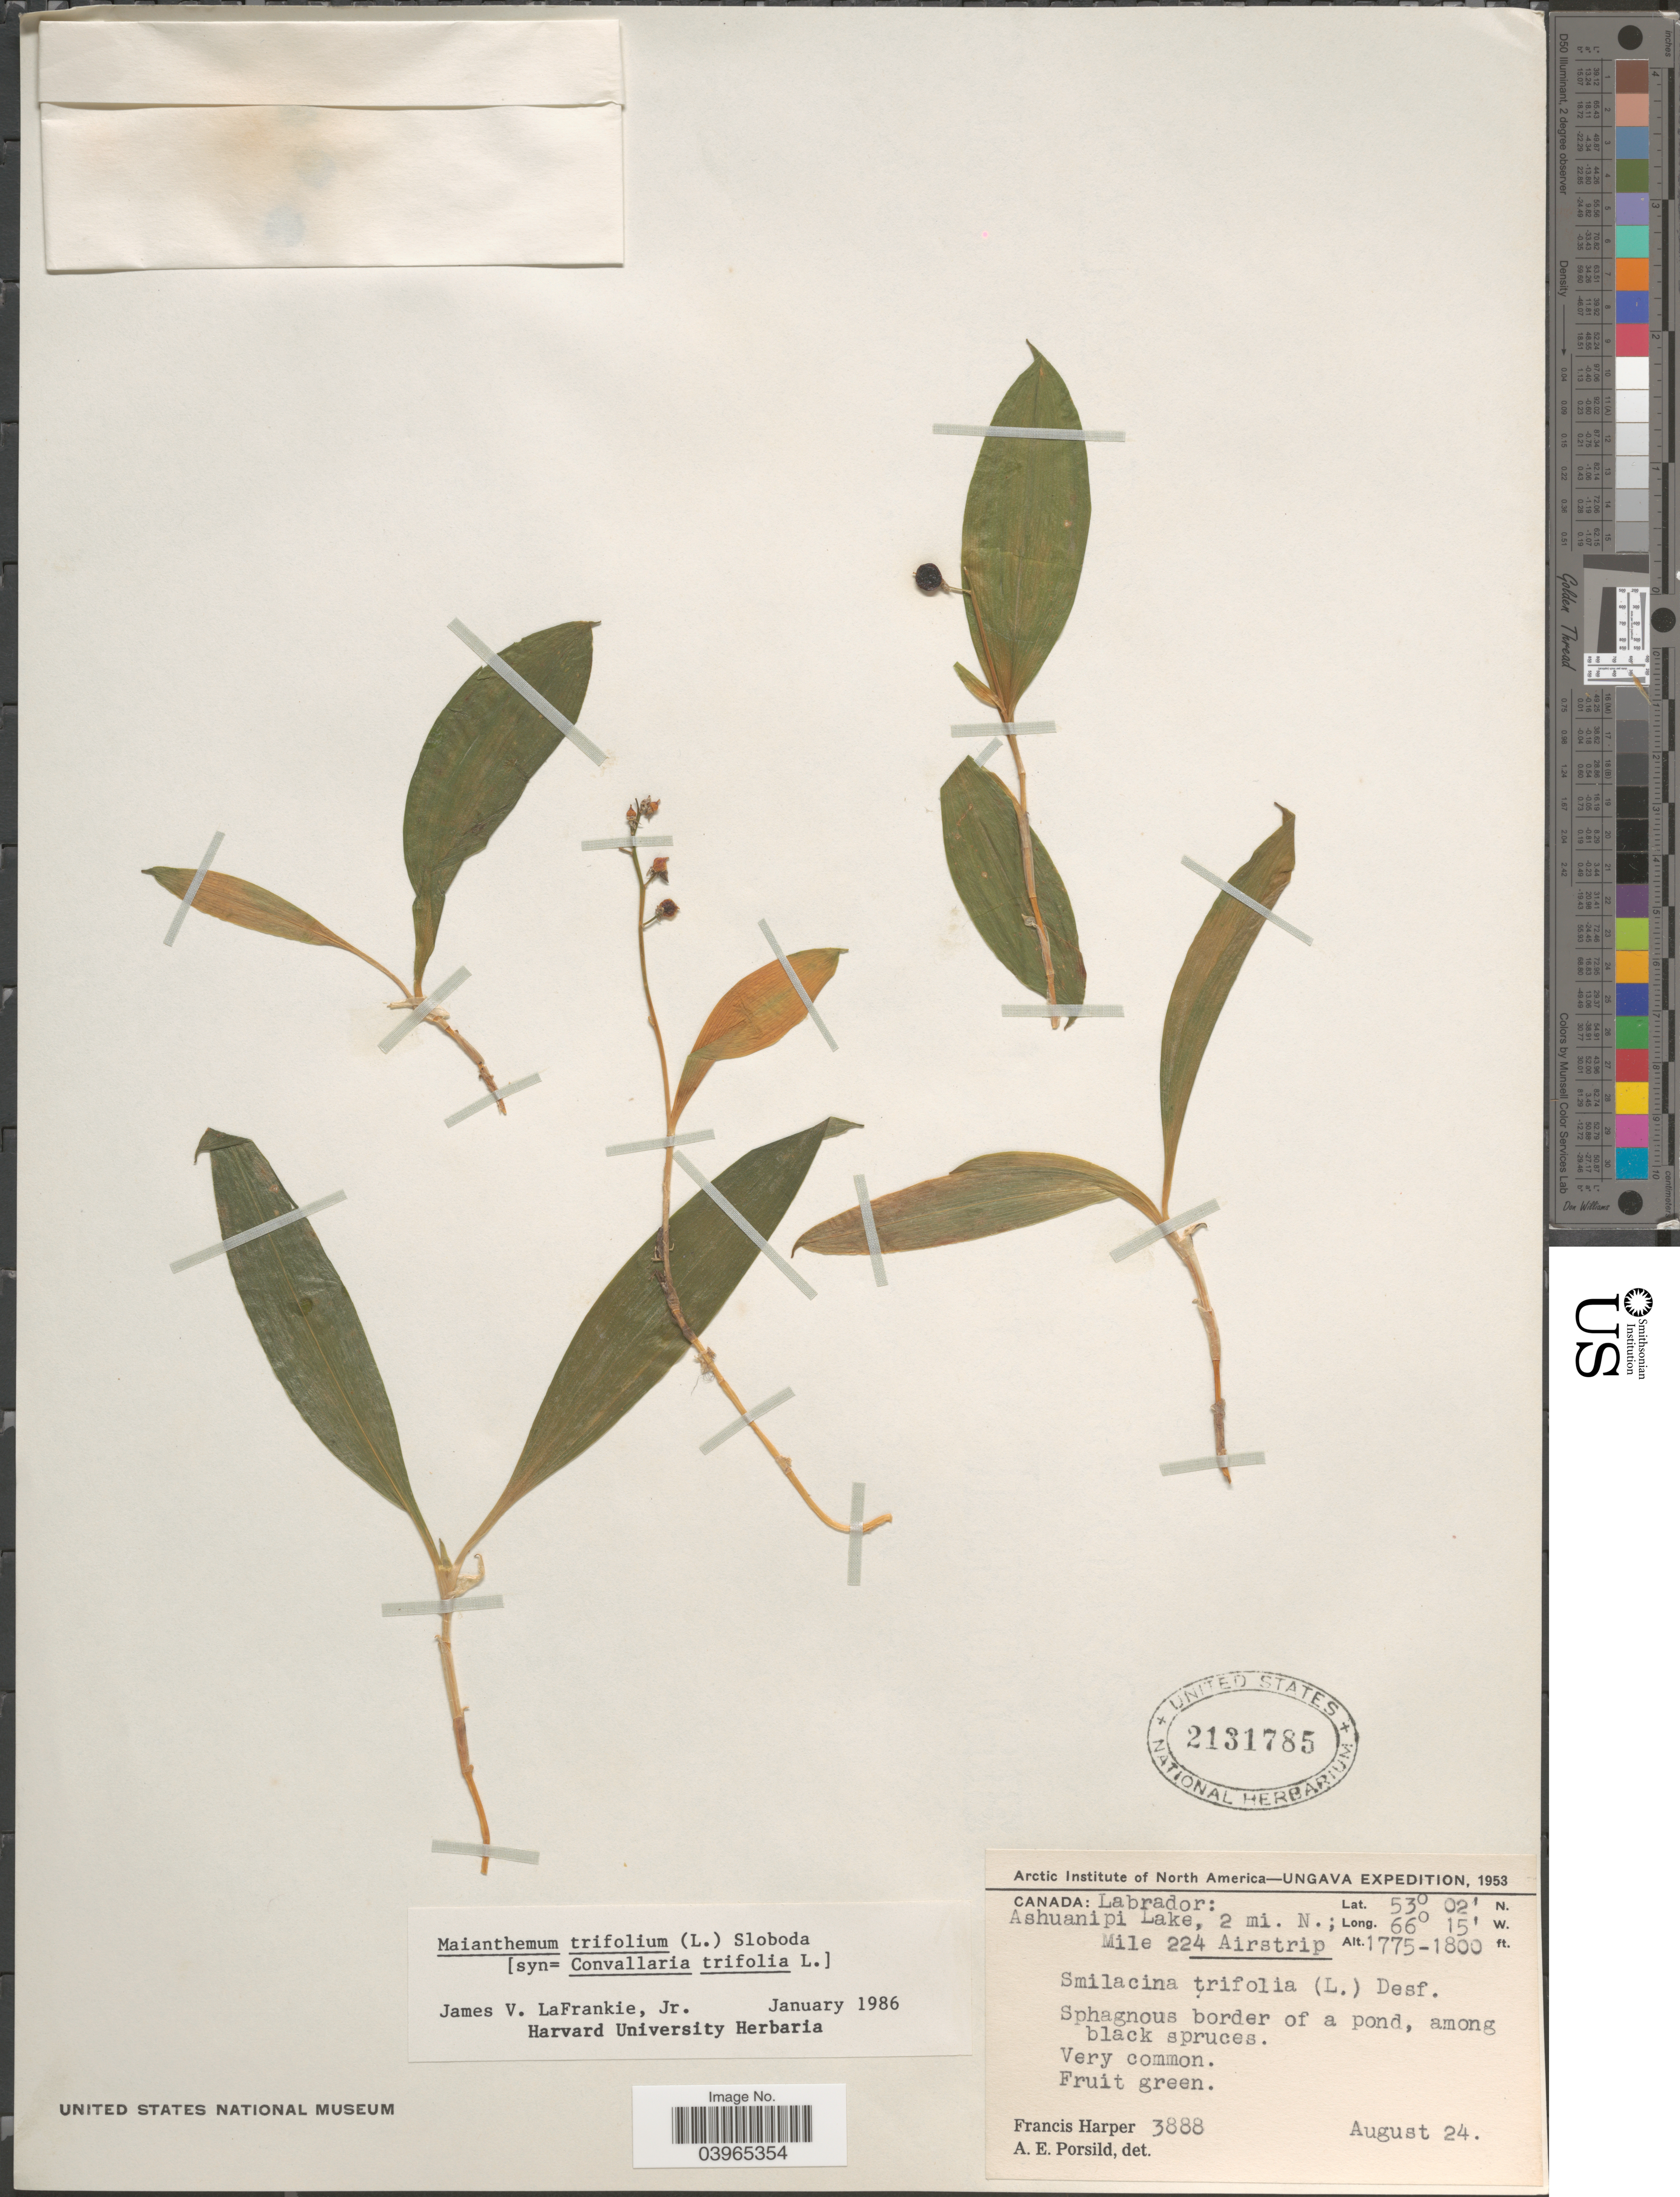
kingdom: Plantae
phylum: Tracheophyta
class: Liliopsida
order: Asparagales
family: Asparagaceae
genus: Maianthemum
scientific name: Maianthemum trifolium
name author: (L.) Sloboda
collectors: F. Harper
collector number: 3888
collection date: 1953-08-24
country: Canada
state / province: Newfoundland and Labrador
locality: Labrador: Ashuanipi Lake, 2 mi. N. Mile 224 Airstrip.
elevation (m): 541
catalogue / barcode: US 2131785